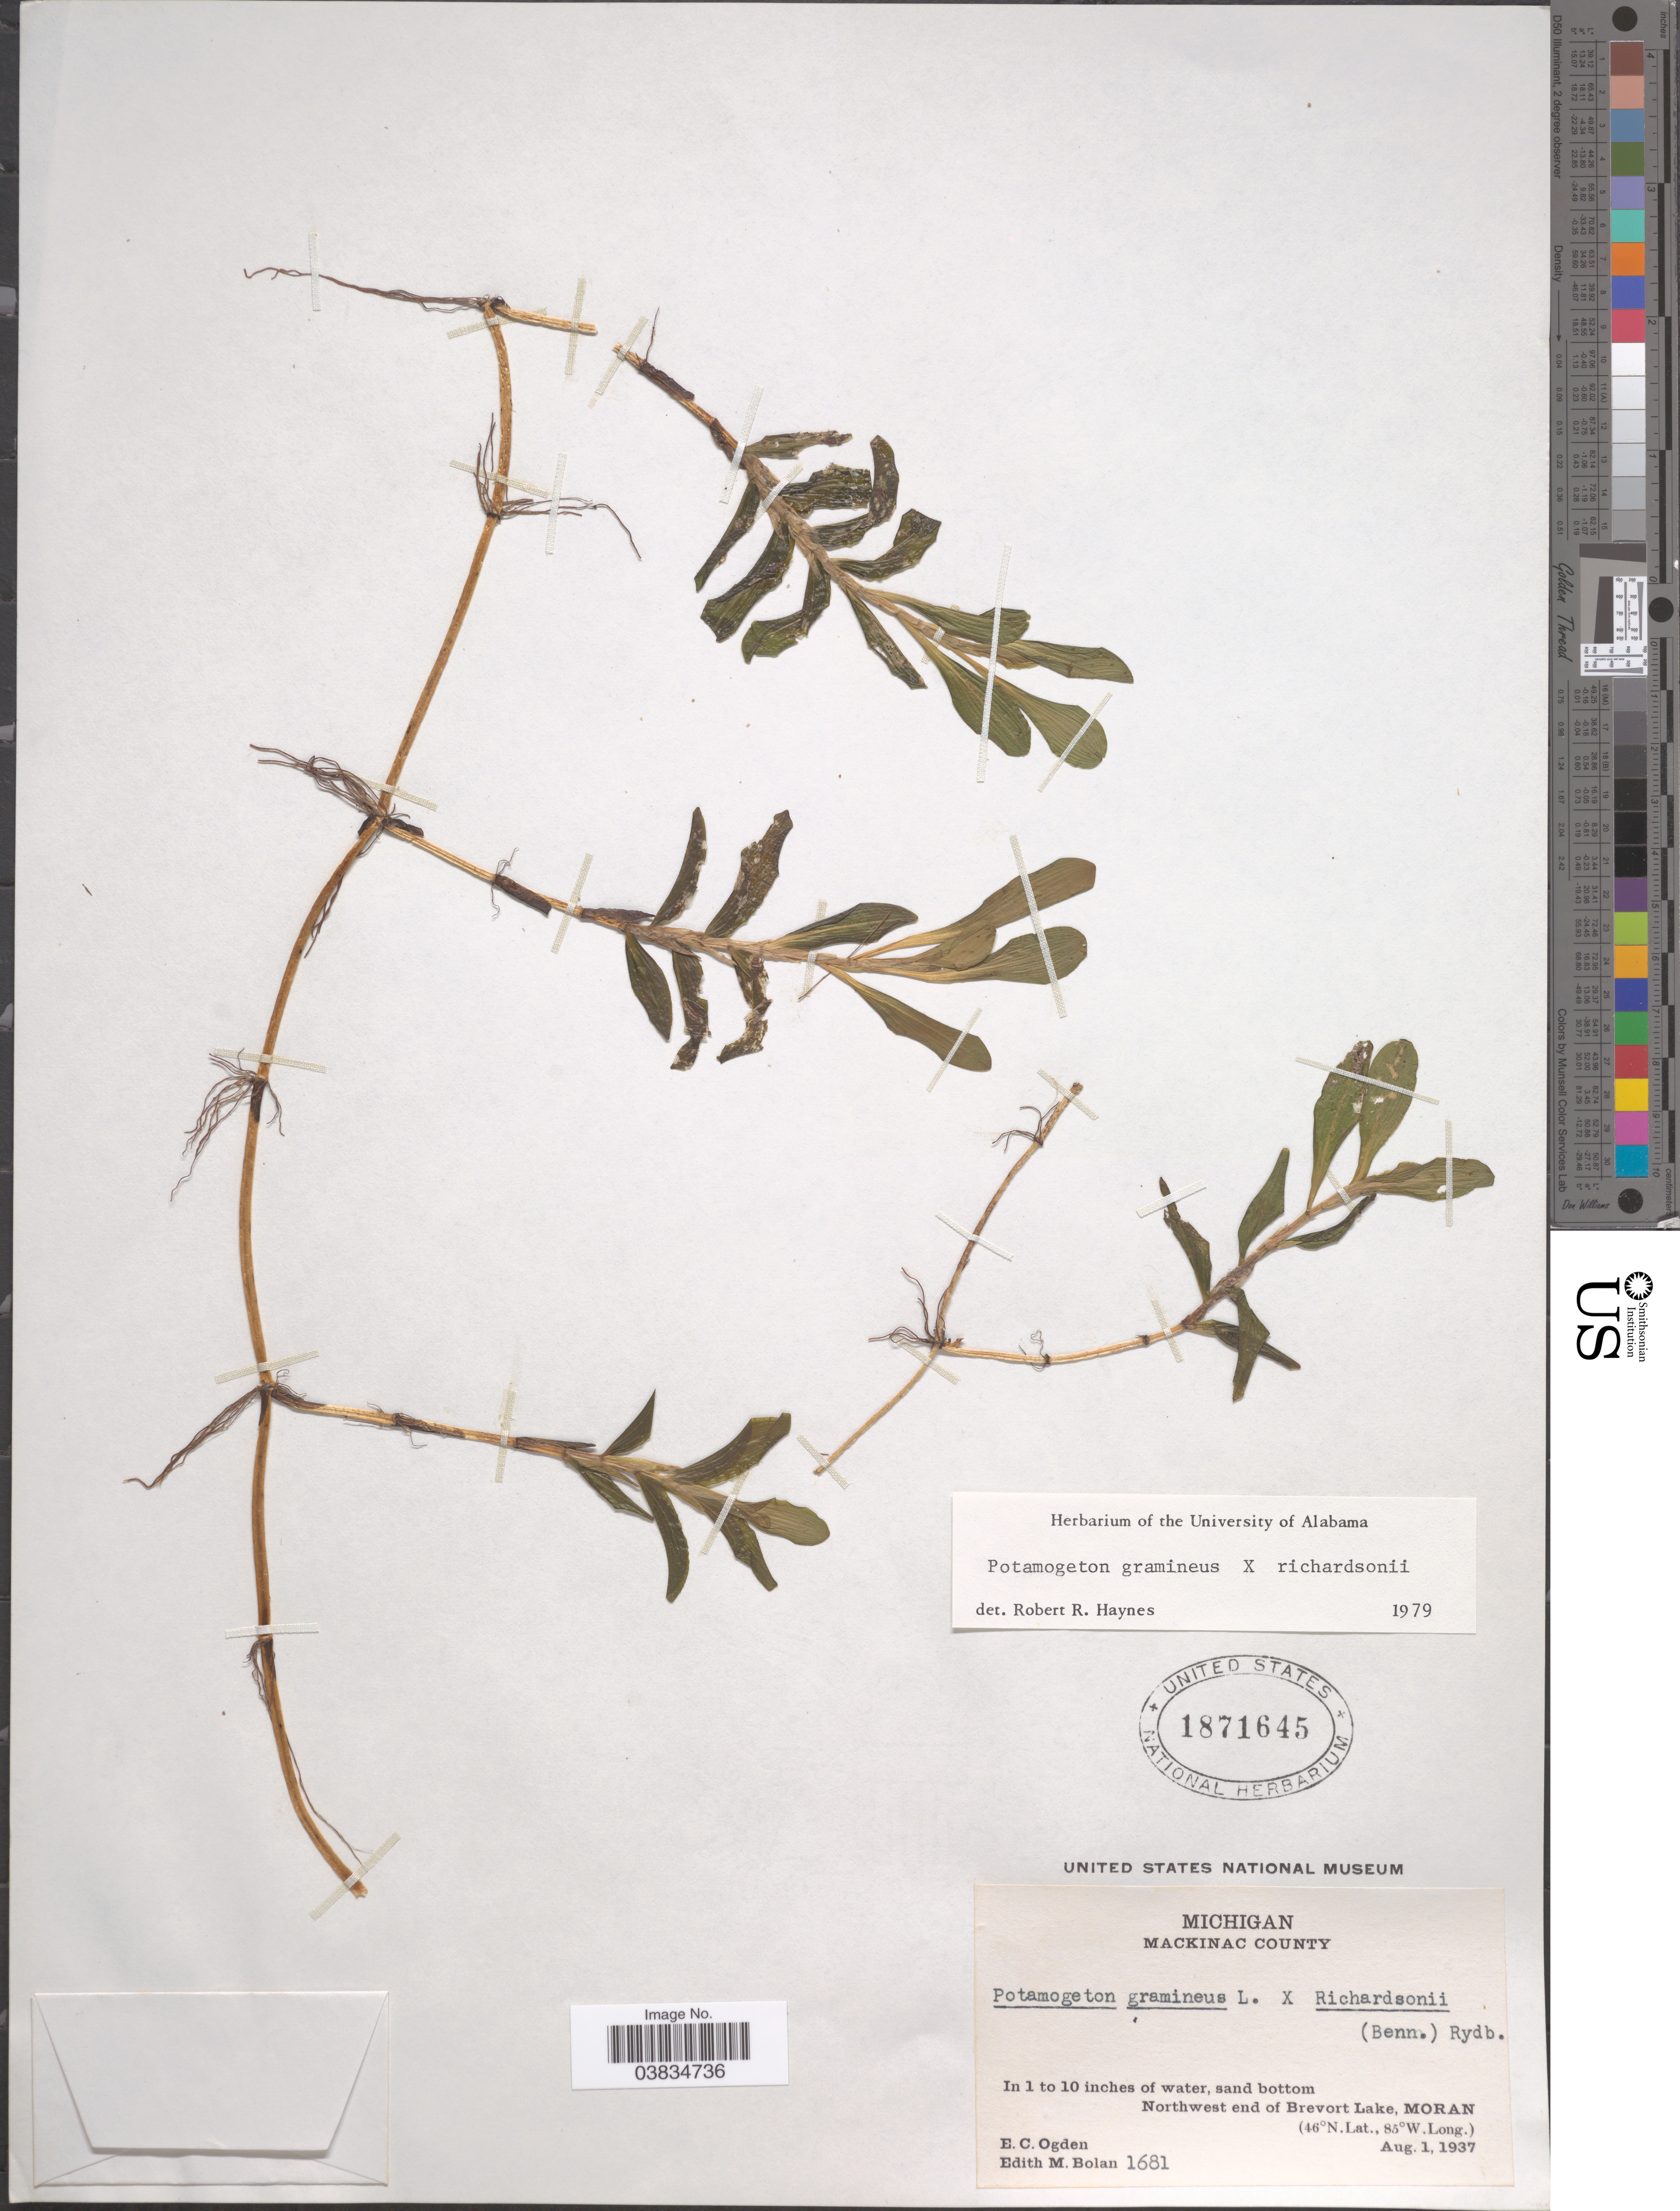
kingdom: Plantae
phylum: Tracheophyta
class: Liliopsida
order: Alismatales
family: Potamogetonaceae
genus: Potamogeton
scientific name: Potamogeton gramineus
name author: L.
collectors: E. Ogden & E. Bolan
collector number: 1681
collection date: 1937-08-01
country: United States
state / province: Michigan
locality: Mackinac County. Northwest end of Brevort Lake, Moran.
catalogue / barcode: US 1871645